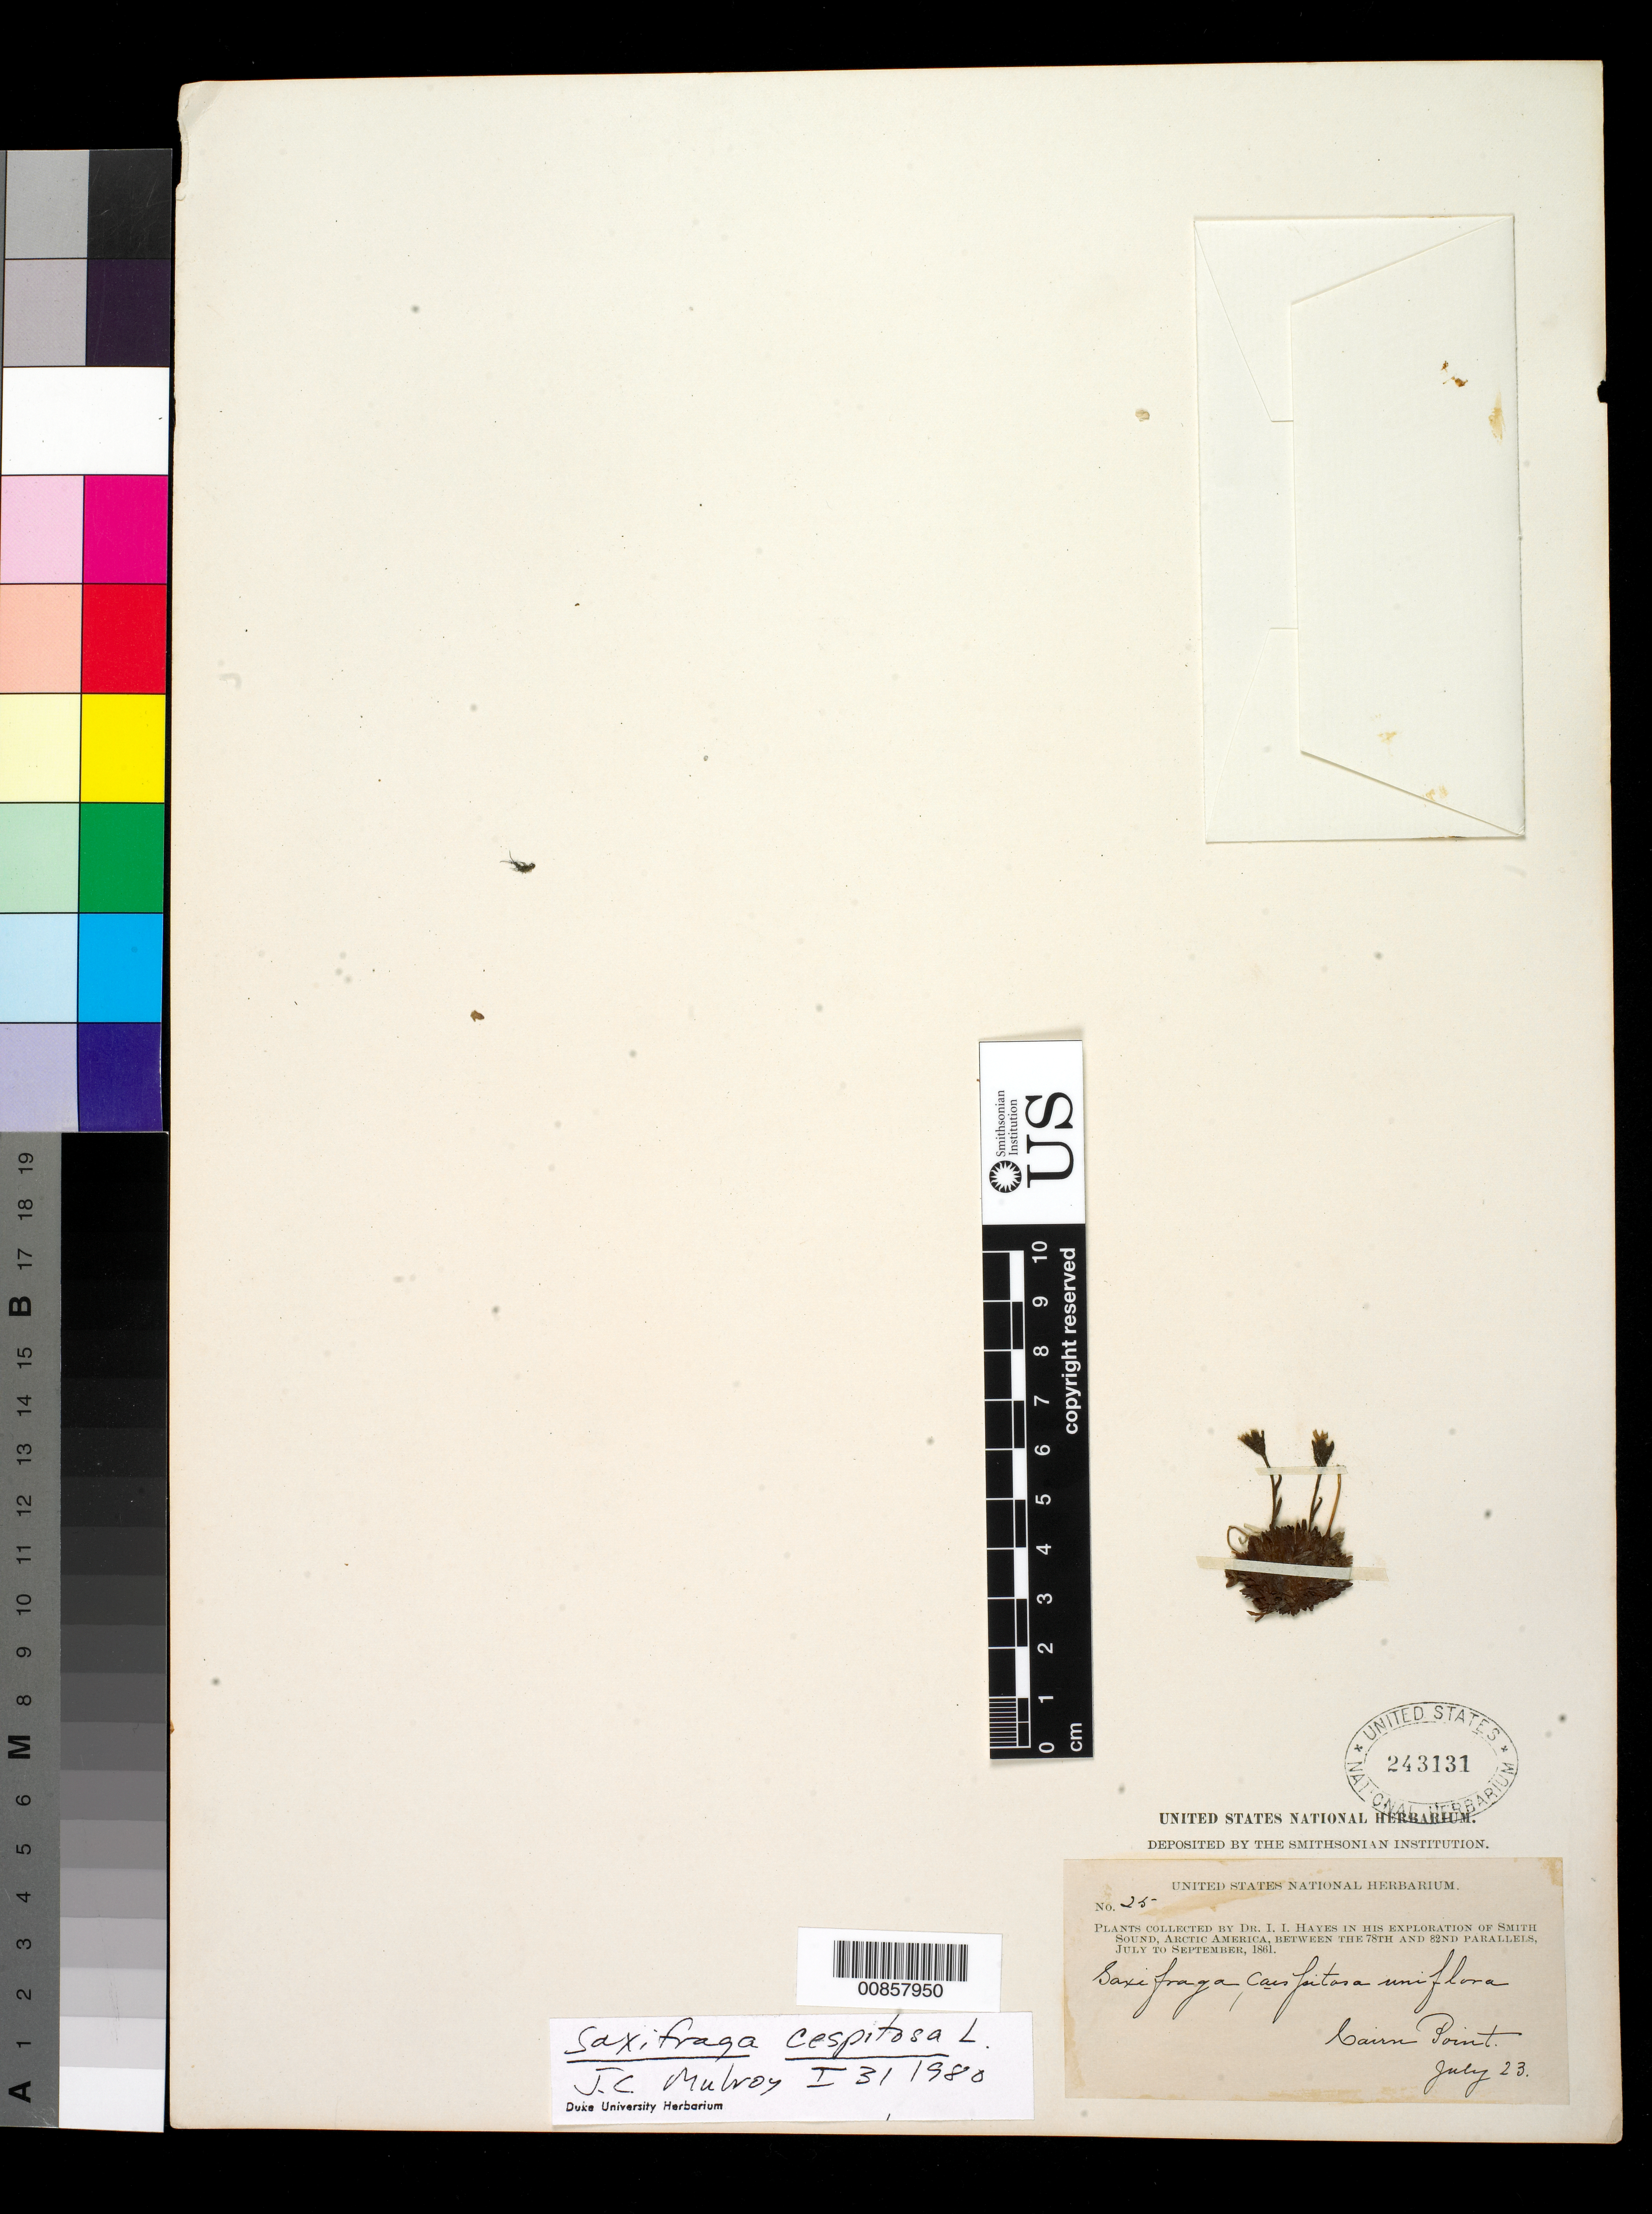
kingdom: Plantae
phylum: Tracheophyta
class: Magnoliopsida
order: Saxifragales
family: Saxifragaceae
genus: Saxifraga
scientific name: Saxifraga caespitosa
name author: L.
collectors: I. I. Hayes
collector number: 25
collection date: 1861-07-23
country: United States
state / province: Alaska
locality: Cairn Point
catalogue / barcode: US 243131